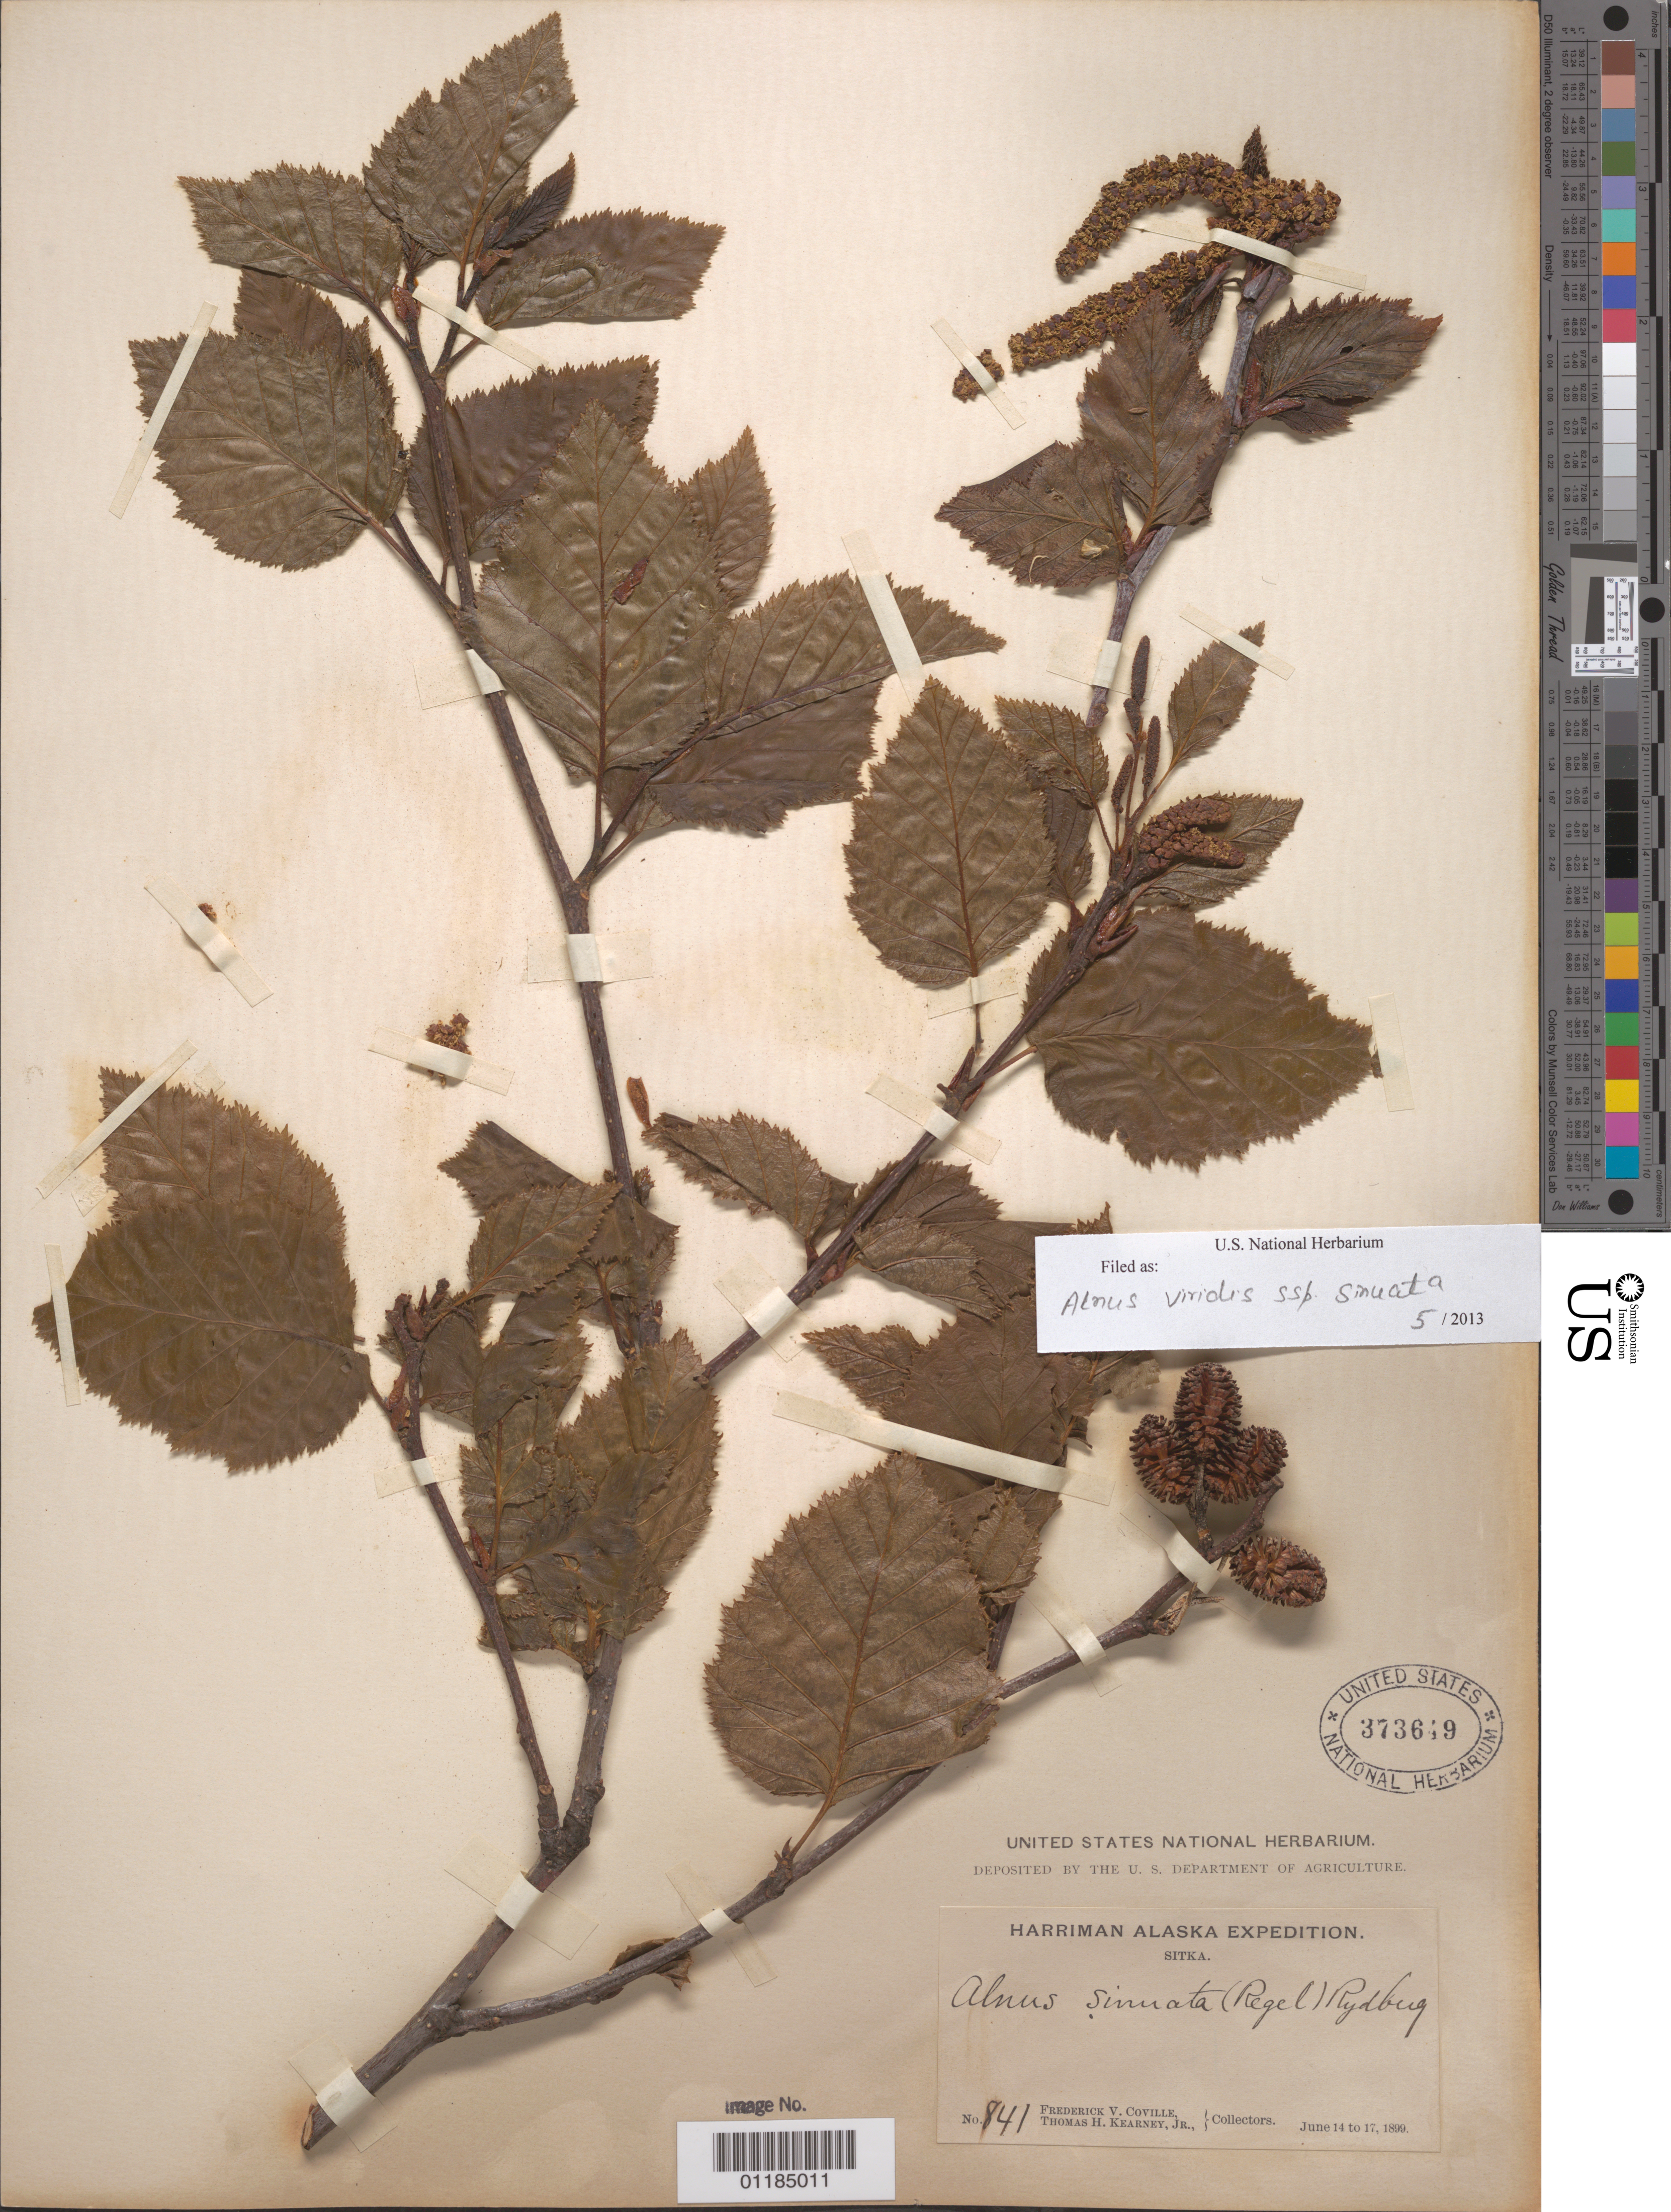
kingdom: Plantae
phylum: Tracheophyta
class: Magnoliopsida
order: Fagales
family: Betulaceae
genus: Alnus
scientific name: Alnus viridis subsp. sinuata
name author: Regel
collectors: F. V. Coville & T. H. Kearney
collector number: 841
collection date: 1899-06-14/1899-06-17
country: United States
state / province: Alaska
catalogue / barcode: US 373649